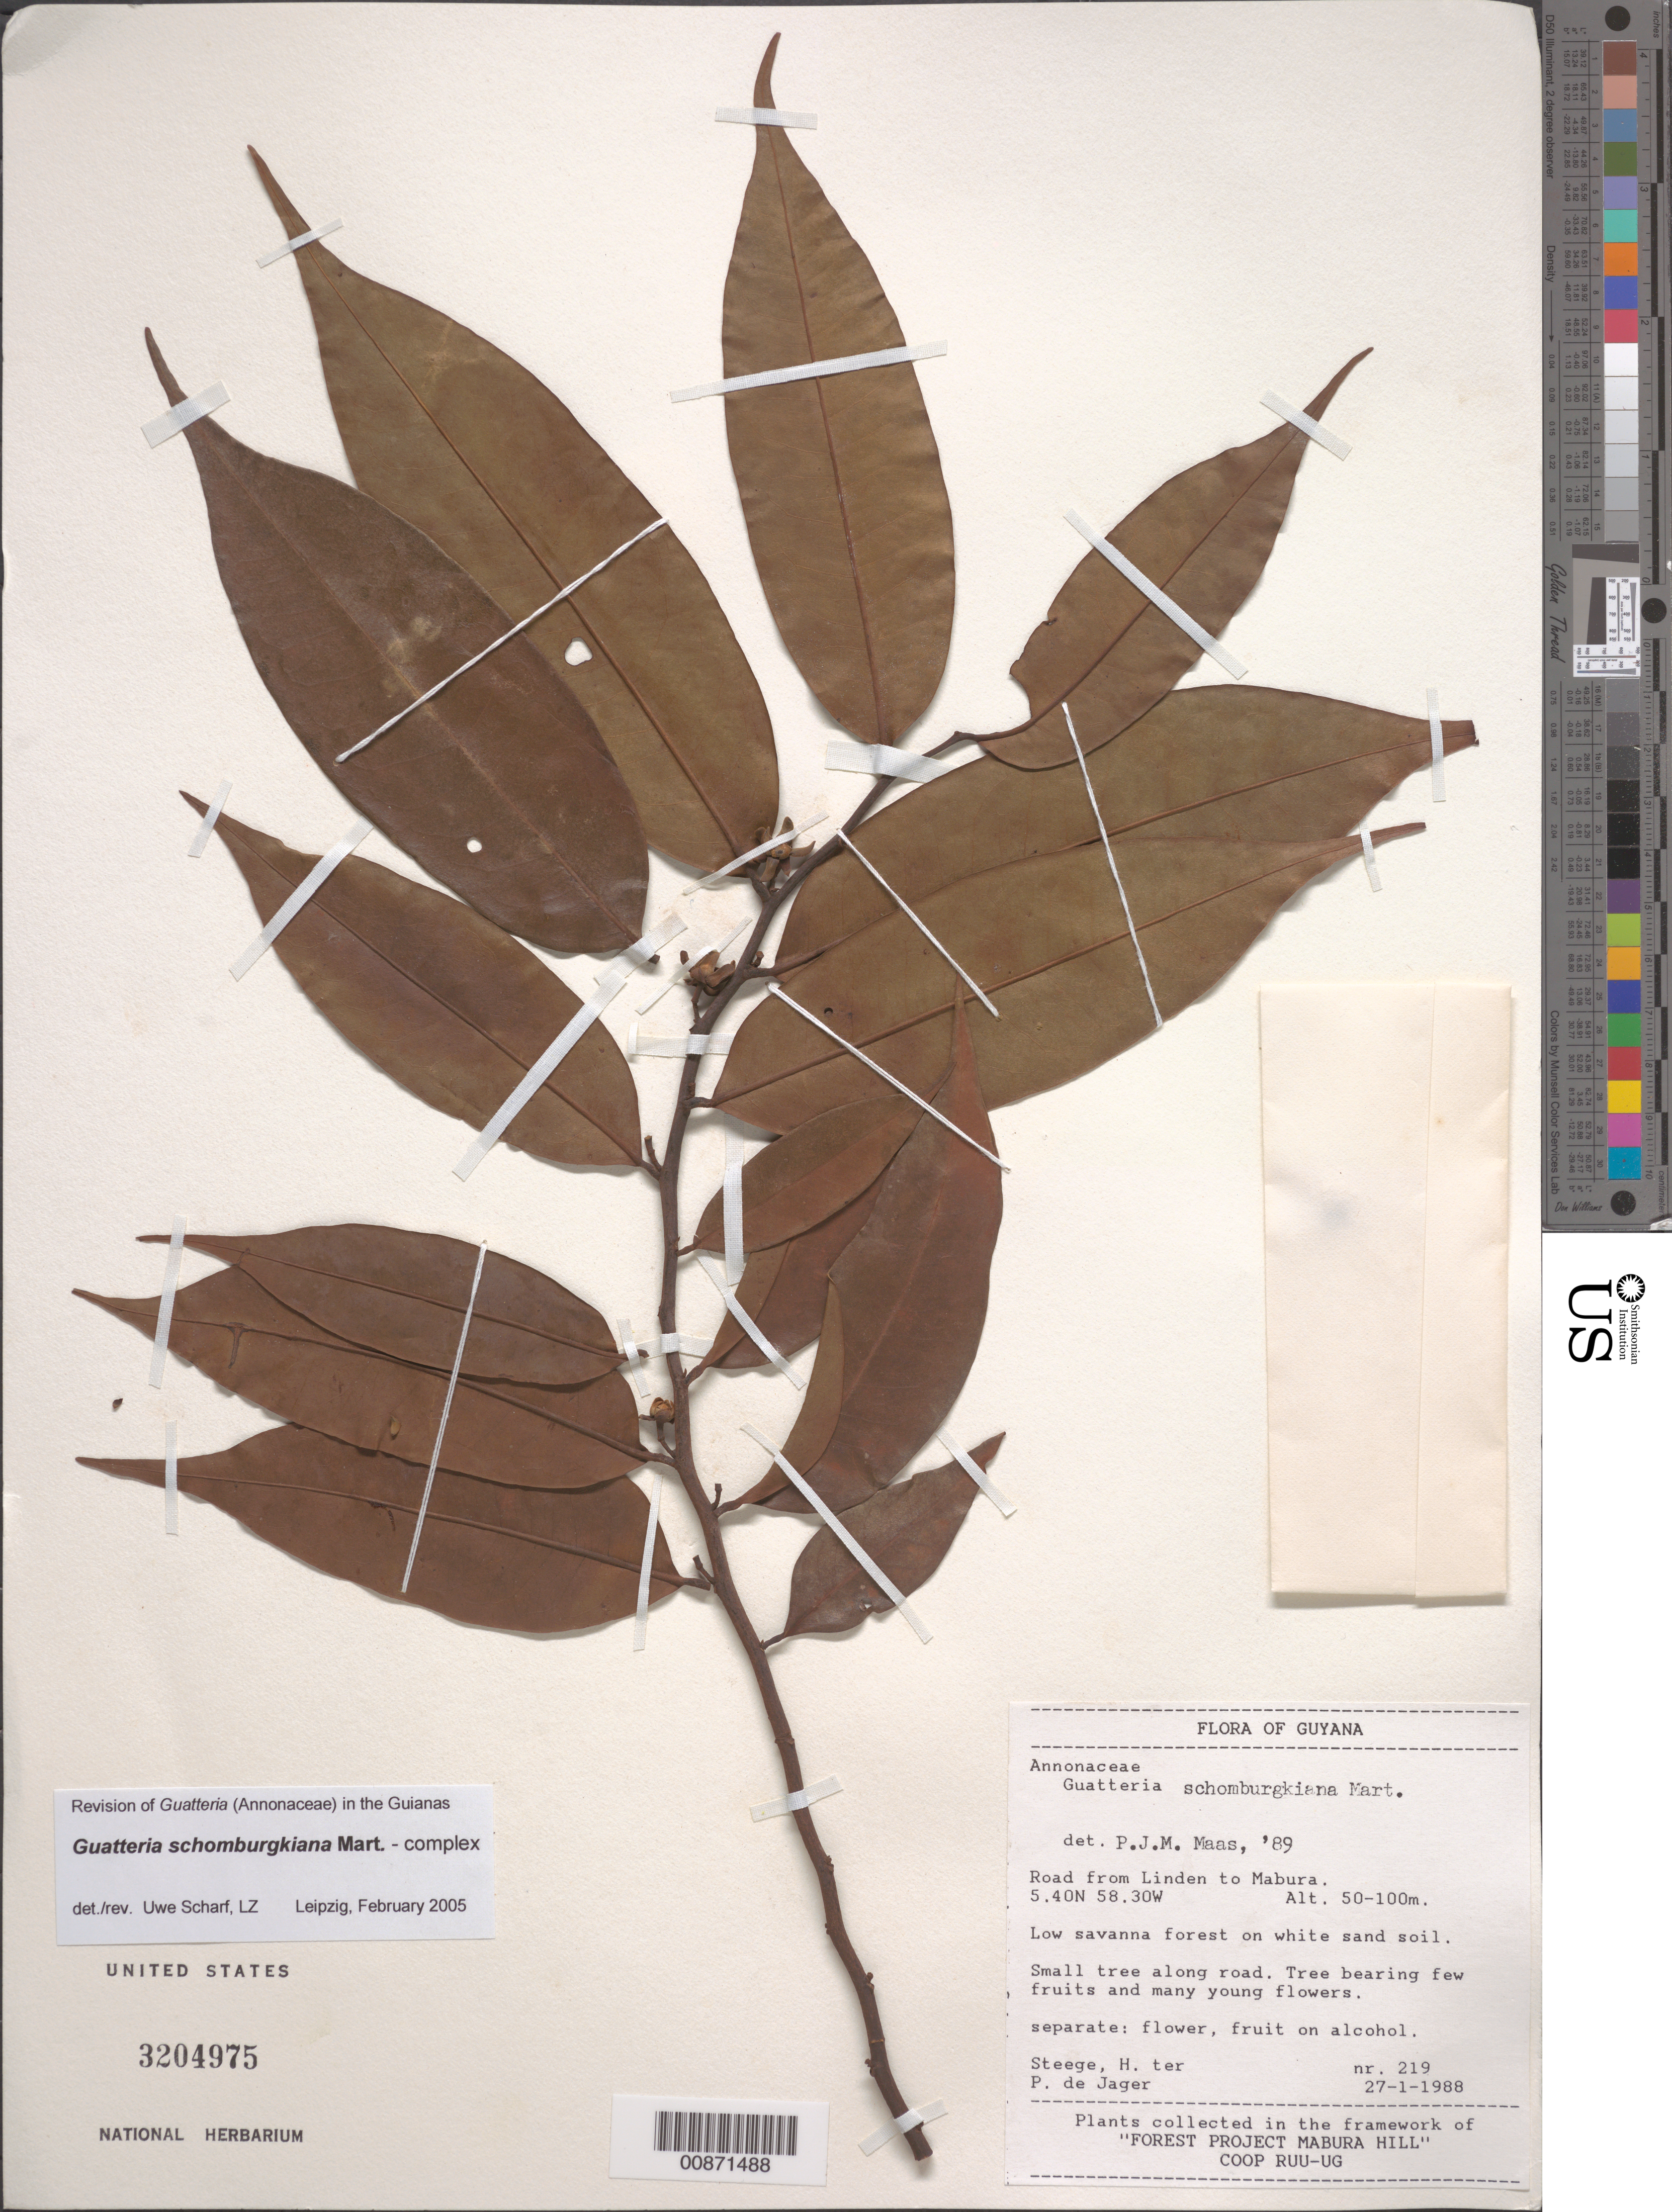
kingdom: Plantae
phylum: Tracheophyta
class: Magnoliopsida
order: Magnoliales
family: Annonaceae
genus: Guatteria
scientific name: Guatteria schomburgkiana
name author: Mart.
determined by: Scharf, U.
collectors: H. ter Steege et al.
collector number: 219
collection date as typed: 27-Jan-88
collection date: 1988-01-27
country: Guyana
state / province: U. Demerara-Berbice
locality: Linden to Mabura road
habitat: Low savanna forest on white sand soil; along road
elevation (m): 50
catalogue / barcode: US 3204975